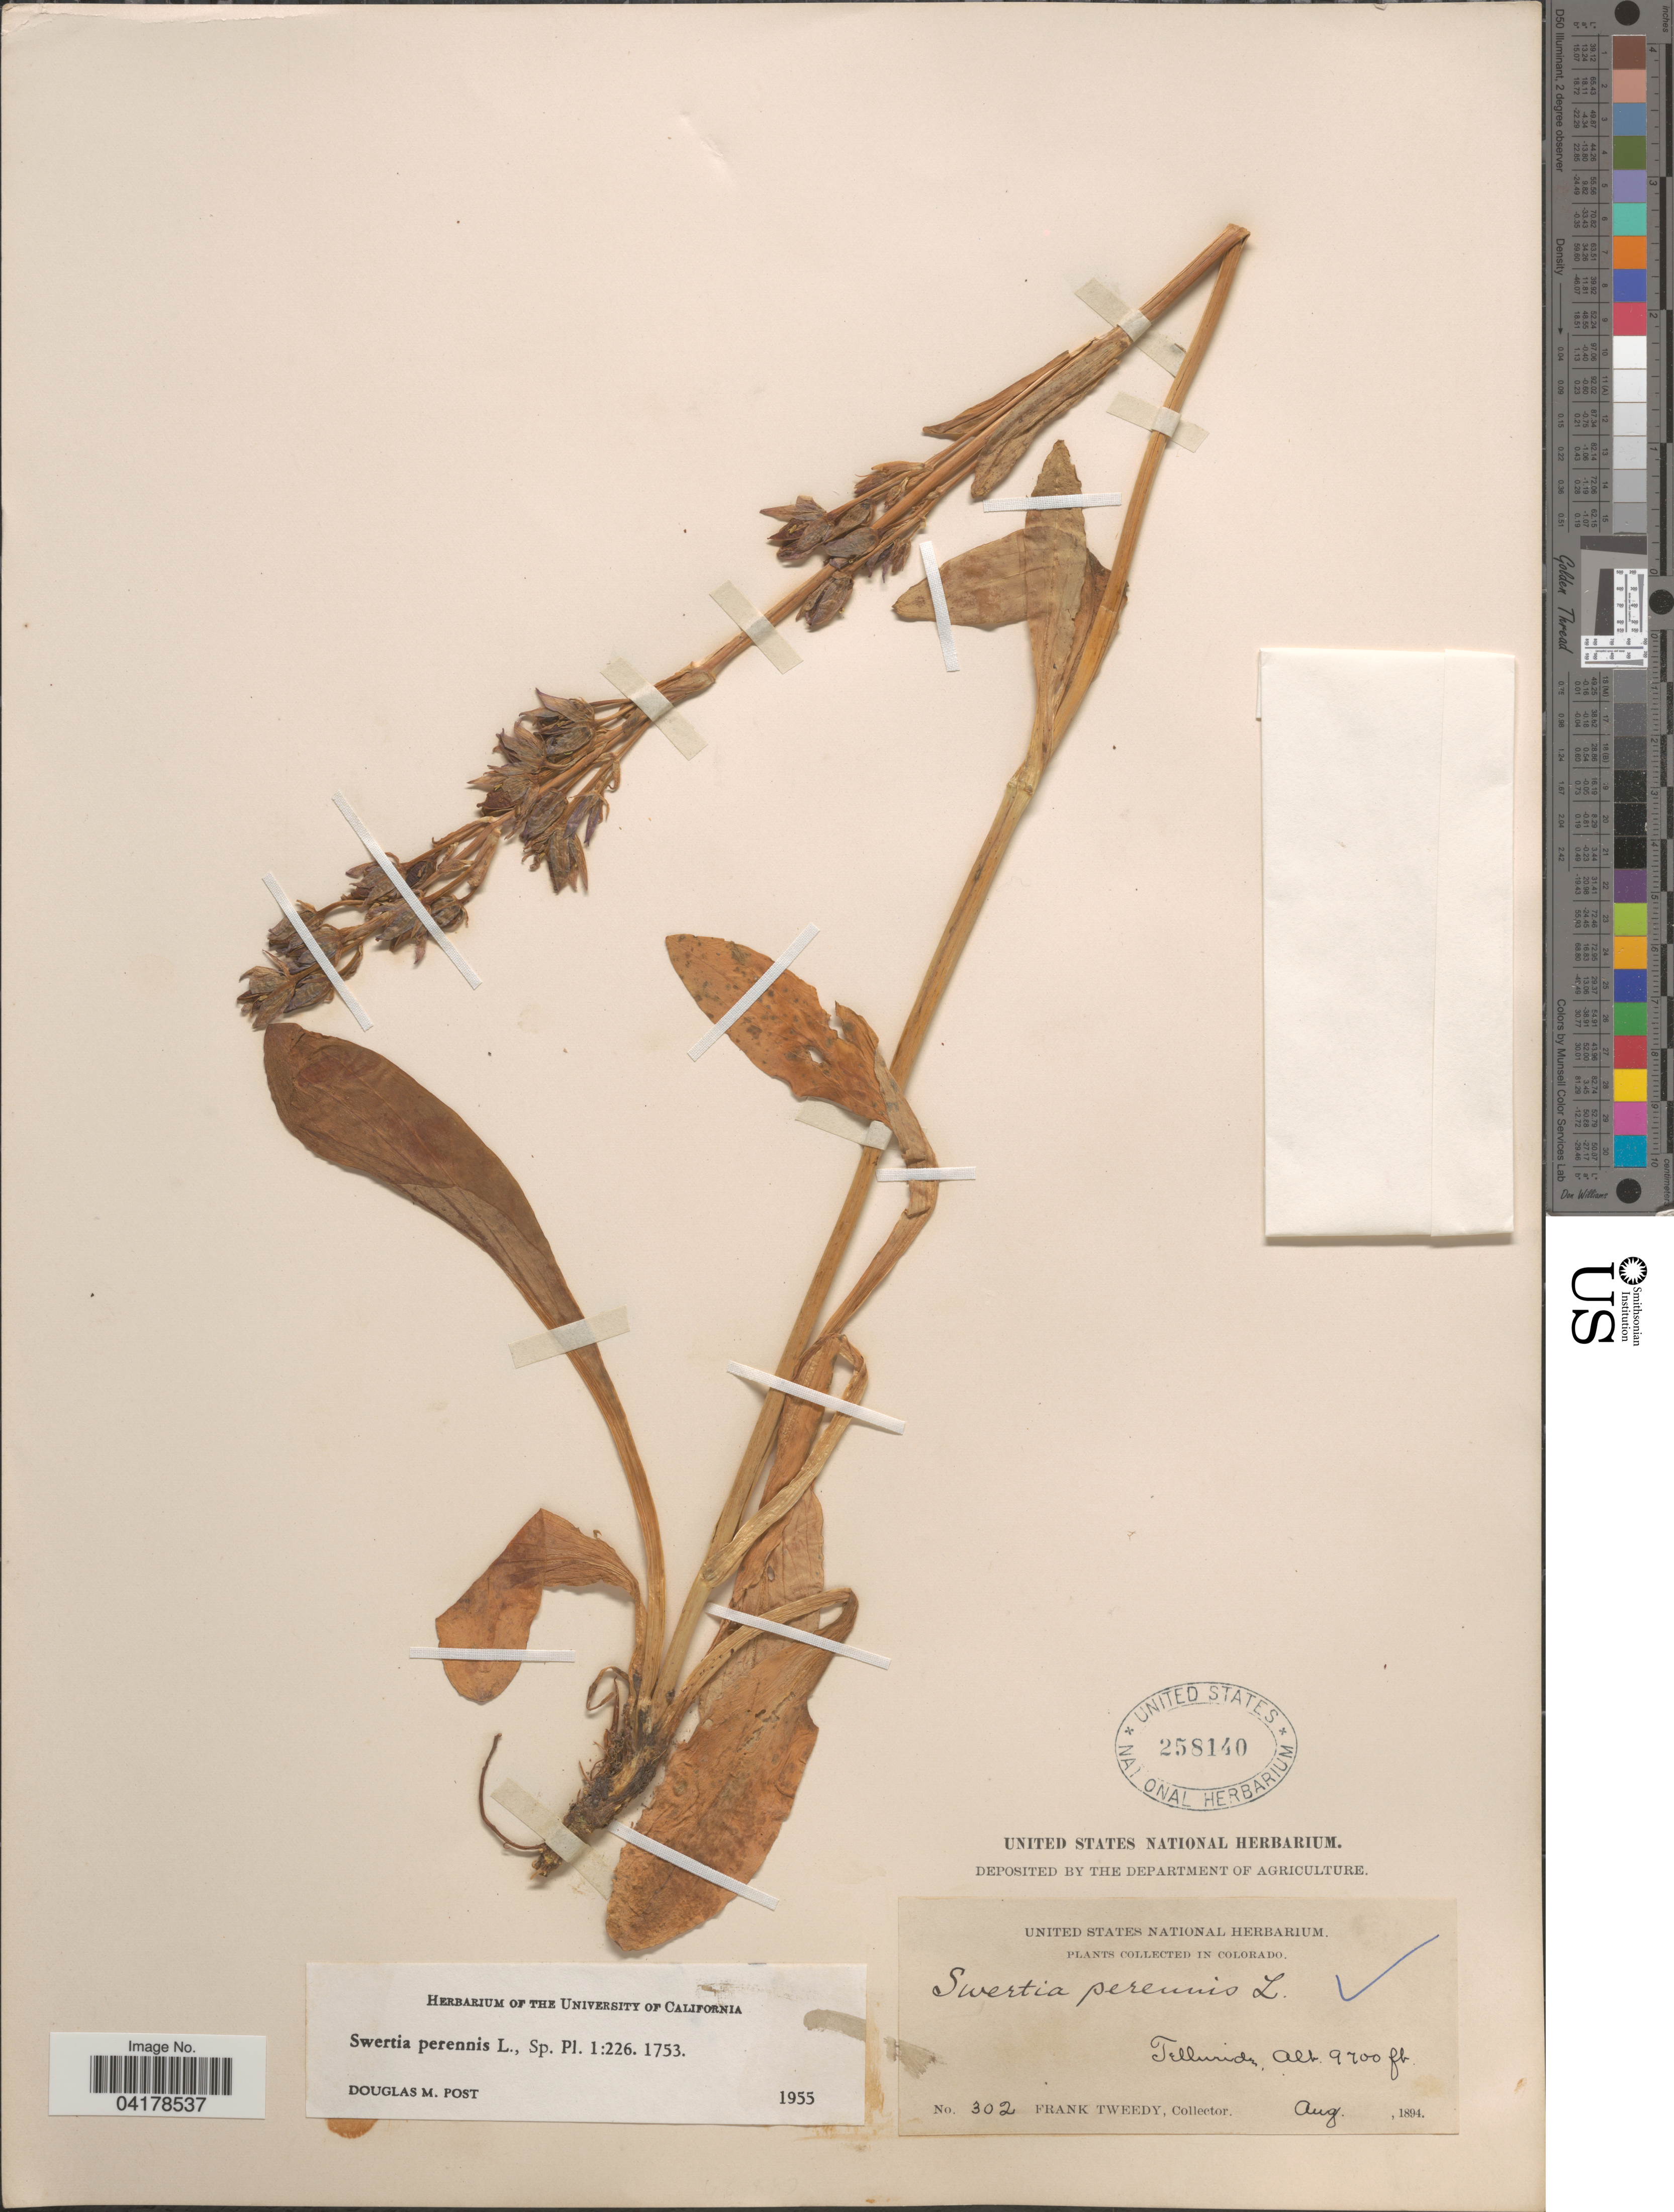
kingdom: Plantae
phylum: Tracheophyta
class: Magnoliopsida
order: Gentianales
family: Gentianaceae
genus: Swertia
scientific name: Swertia perennis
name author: L.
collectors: F. Tweedy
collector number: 302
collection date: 1894-08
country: United States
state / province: Colorado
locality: In Colorado. Telluride.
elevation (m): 2957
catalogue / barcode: US 258140